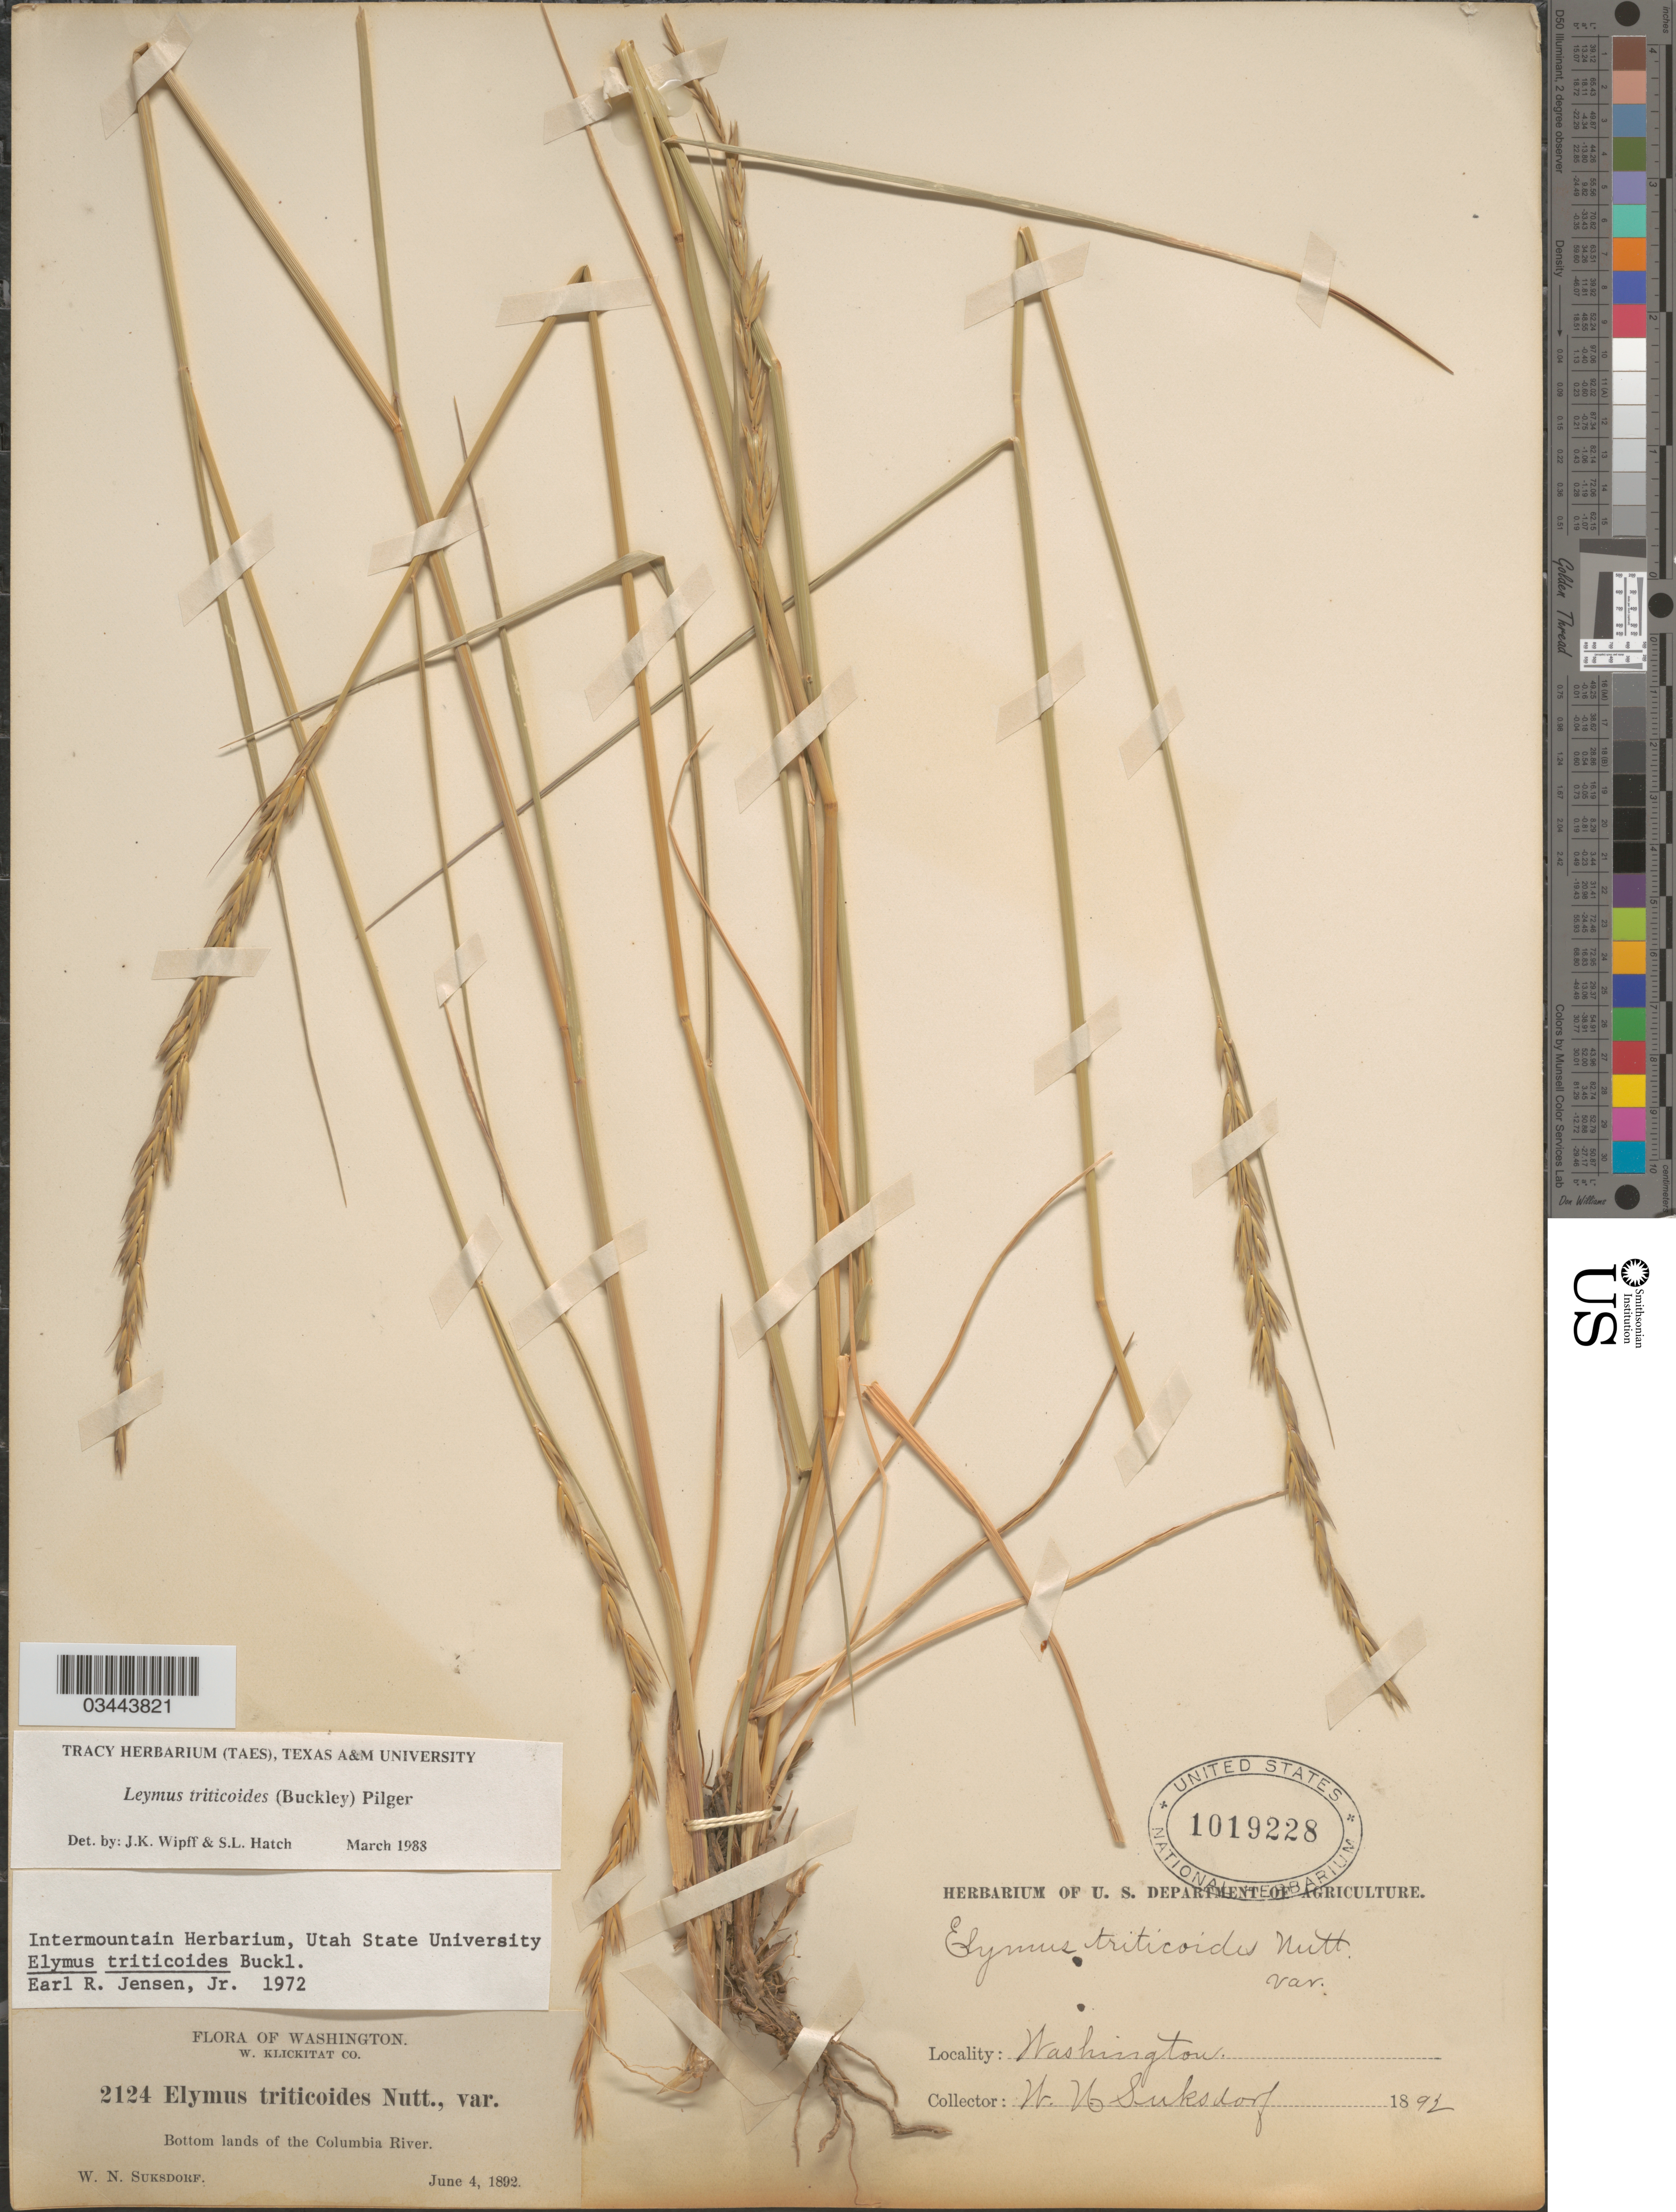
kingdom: Plantae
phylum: Tracheophyta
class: Liliopsida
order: Poales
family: Poaceae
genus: Leymus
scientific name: Leymus triticoides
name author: (Buckley) Pilg.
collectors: W. N. Suksdorf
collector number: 2124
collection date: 1892-06-04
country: United States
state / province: Washington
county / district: Klickitat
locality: W. Klickitat Co. Bottom lands of the Columbia River.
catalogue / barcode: US 1019228